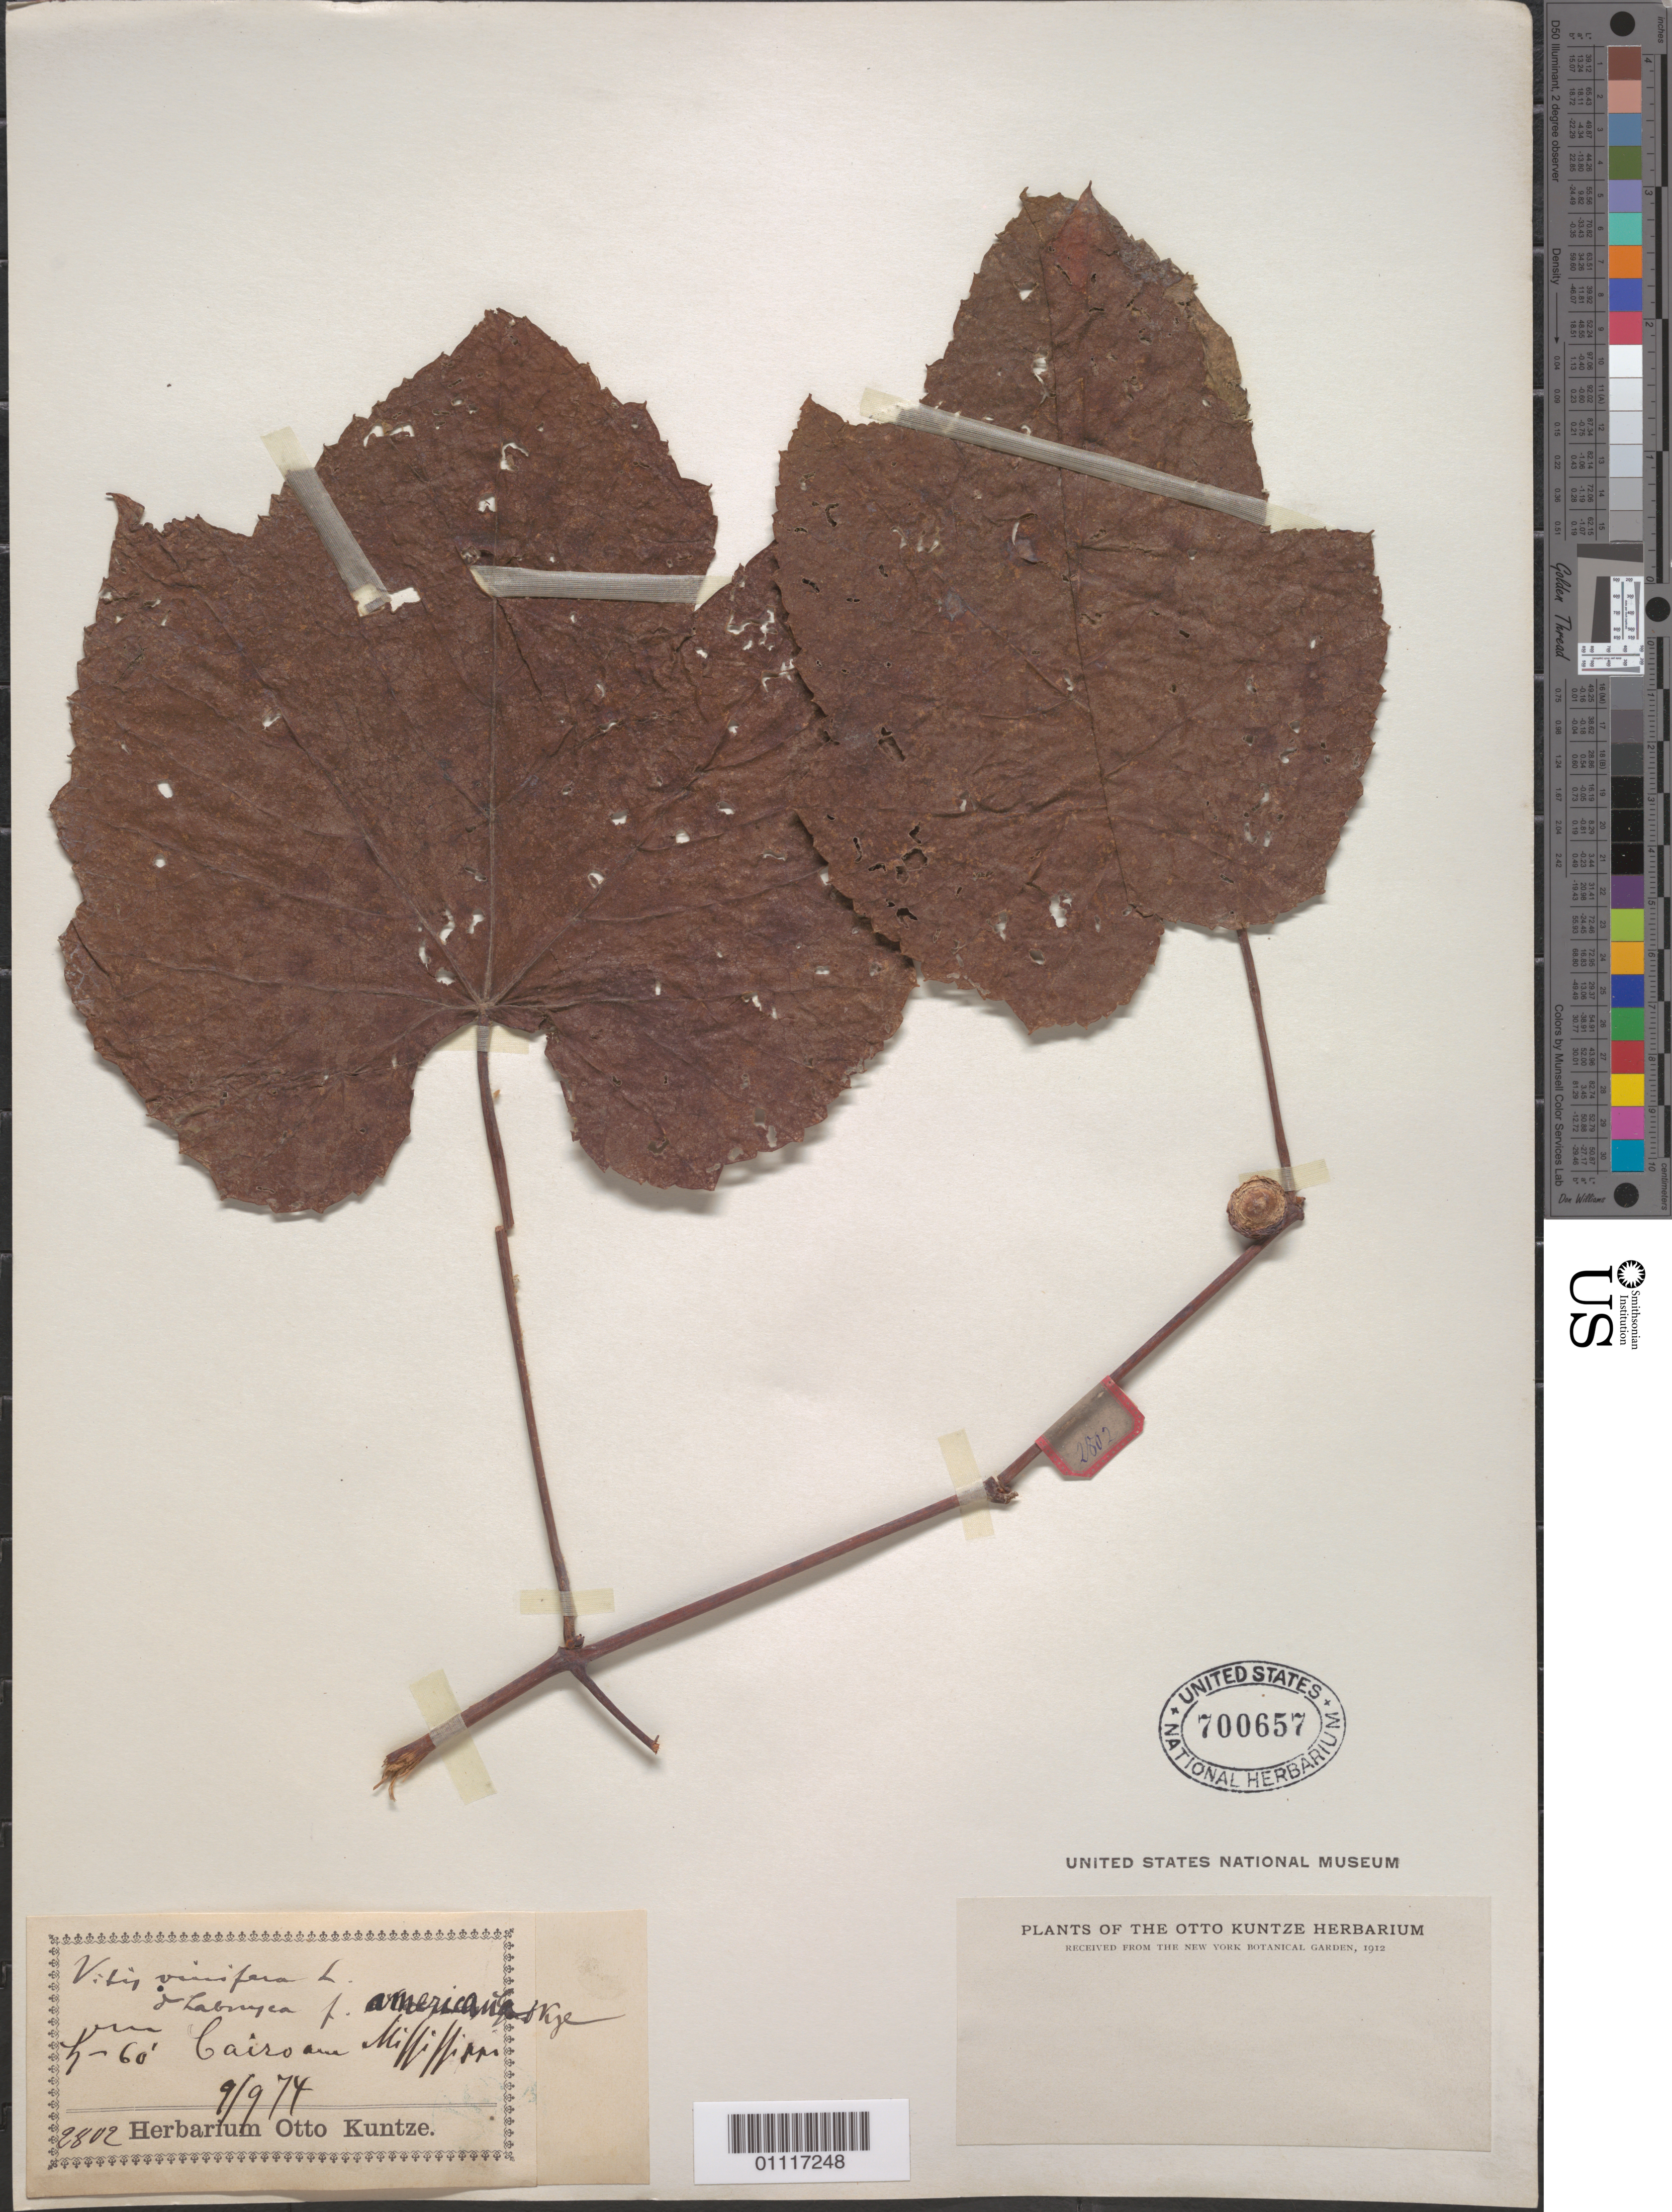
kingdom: Plantae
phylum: Tracheophyta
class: Magnoliopsida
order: Vitales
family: Vitaceae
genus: Vitis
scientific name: Vitis labrusca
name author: L.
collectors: C.E.O. Kuntze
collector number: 9802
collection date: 1874-09-09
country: United States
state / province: Illinois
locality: Cairo by Mississippi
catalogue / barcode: US 700657